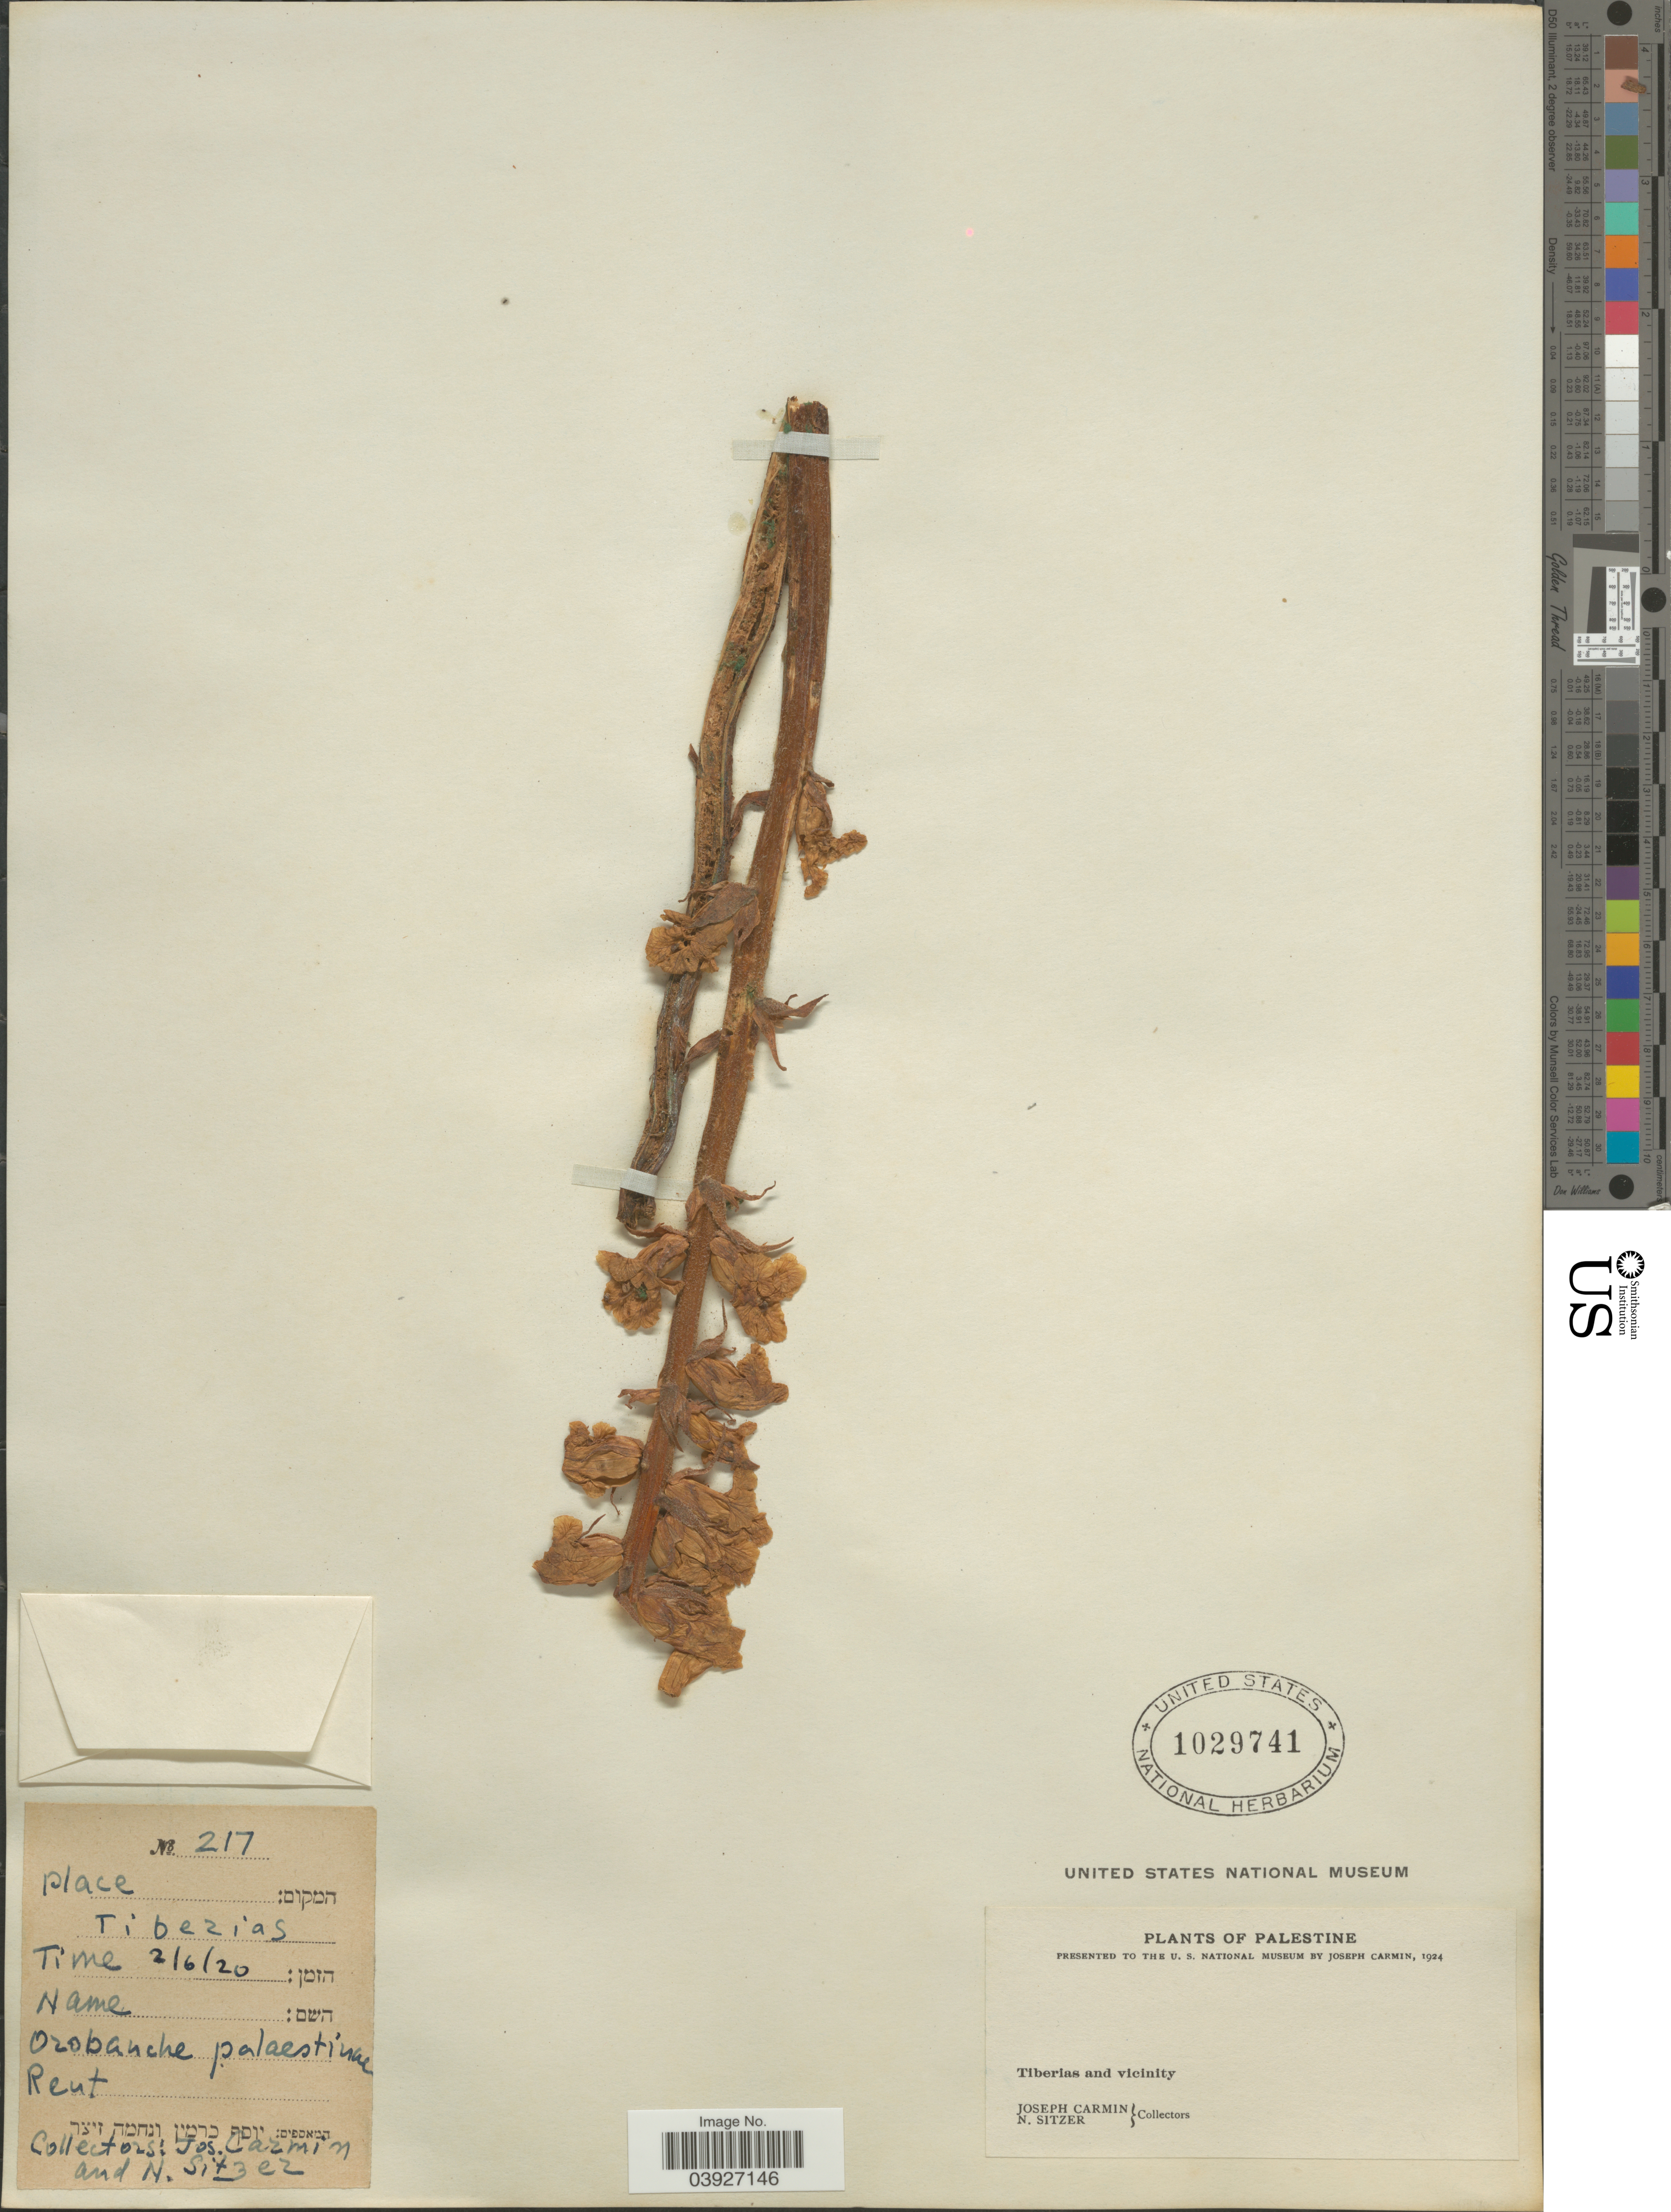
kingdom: Plantae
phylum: Tracheophyta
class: Magnoliopsida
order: Lamiales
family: Orobanchaceae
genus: Orobanche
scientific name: Orobanche palaestina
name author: Reut.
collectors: J. Carmin & N. Sitzer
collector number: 217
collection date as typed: Transcribed d/m/y: 2/6/20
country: Israel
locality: Palestine. Tiberias and vicinity.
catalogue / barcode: US 1029741